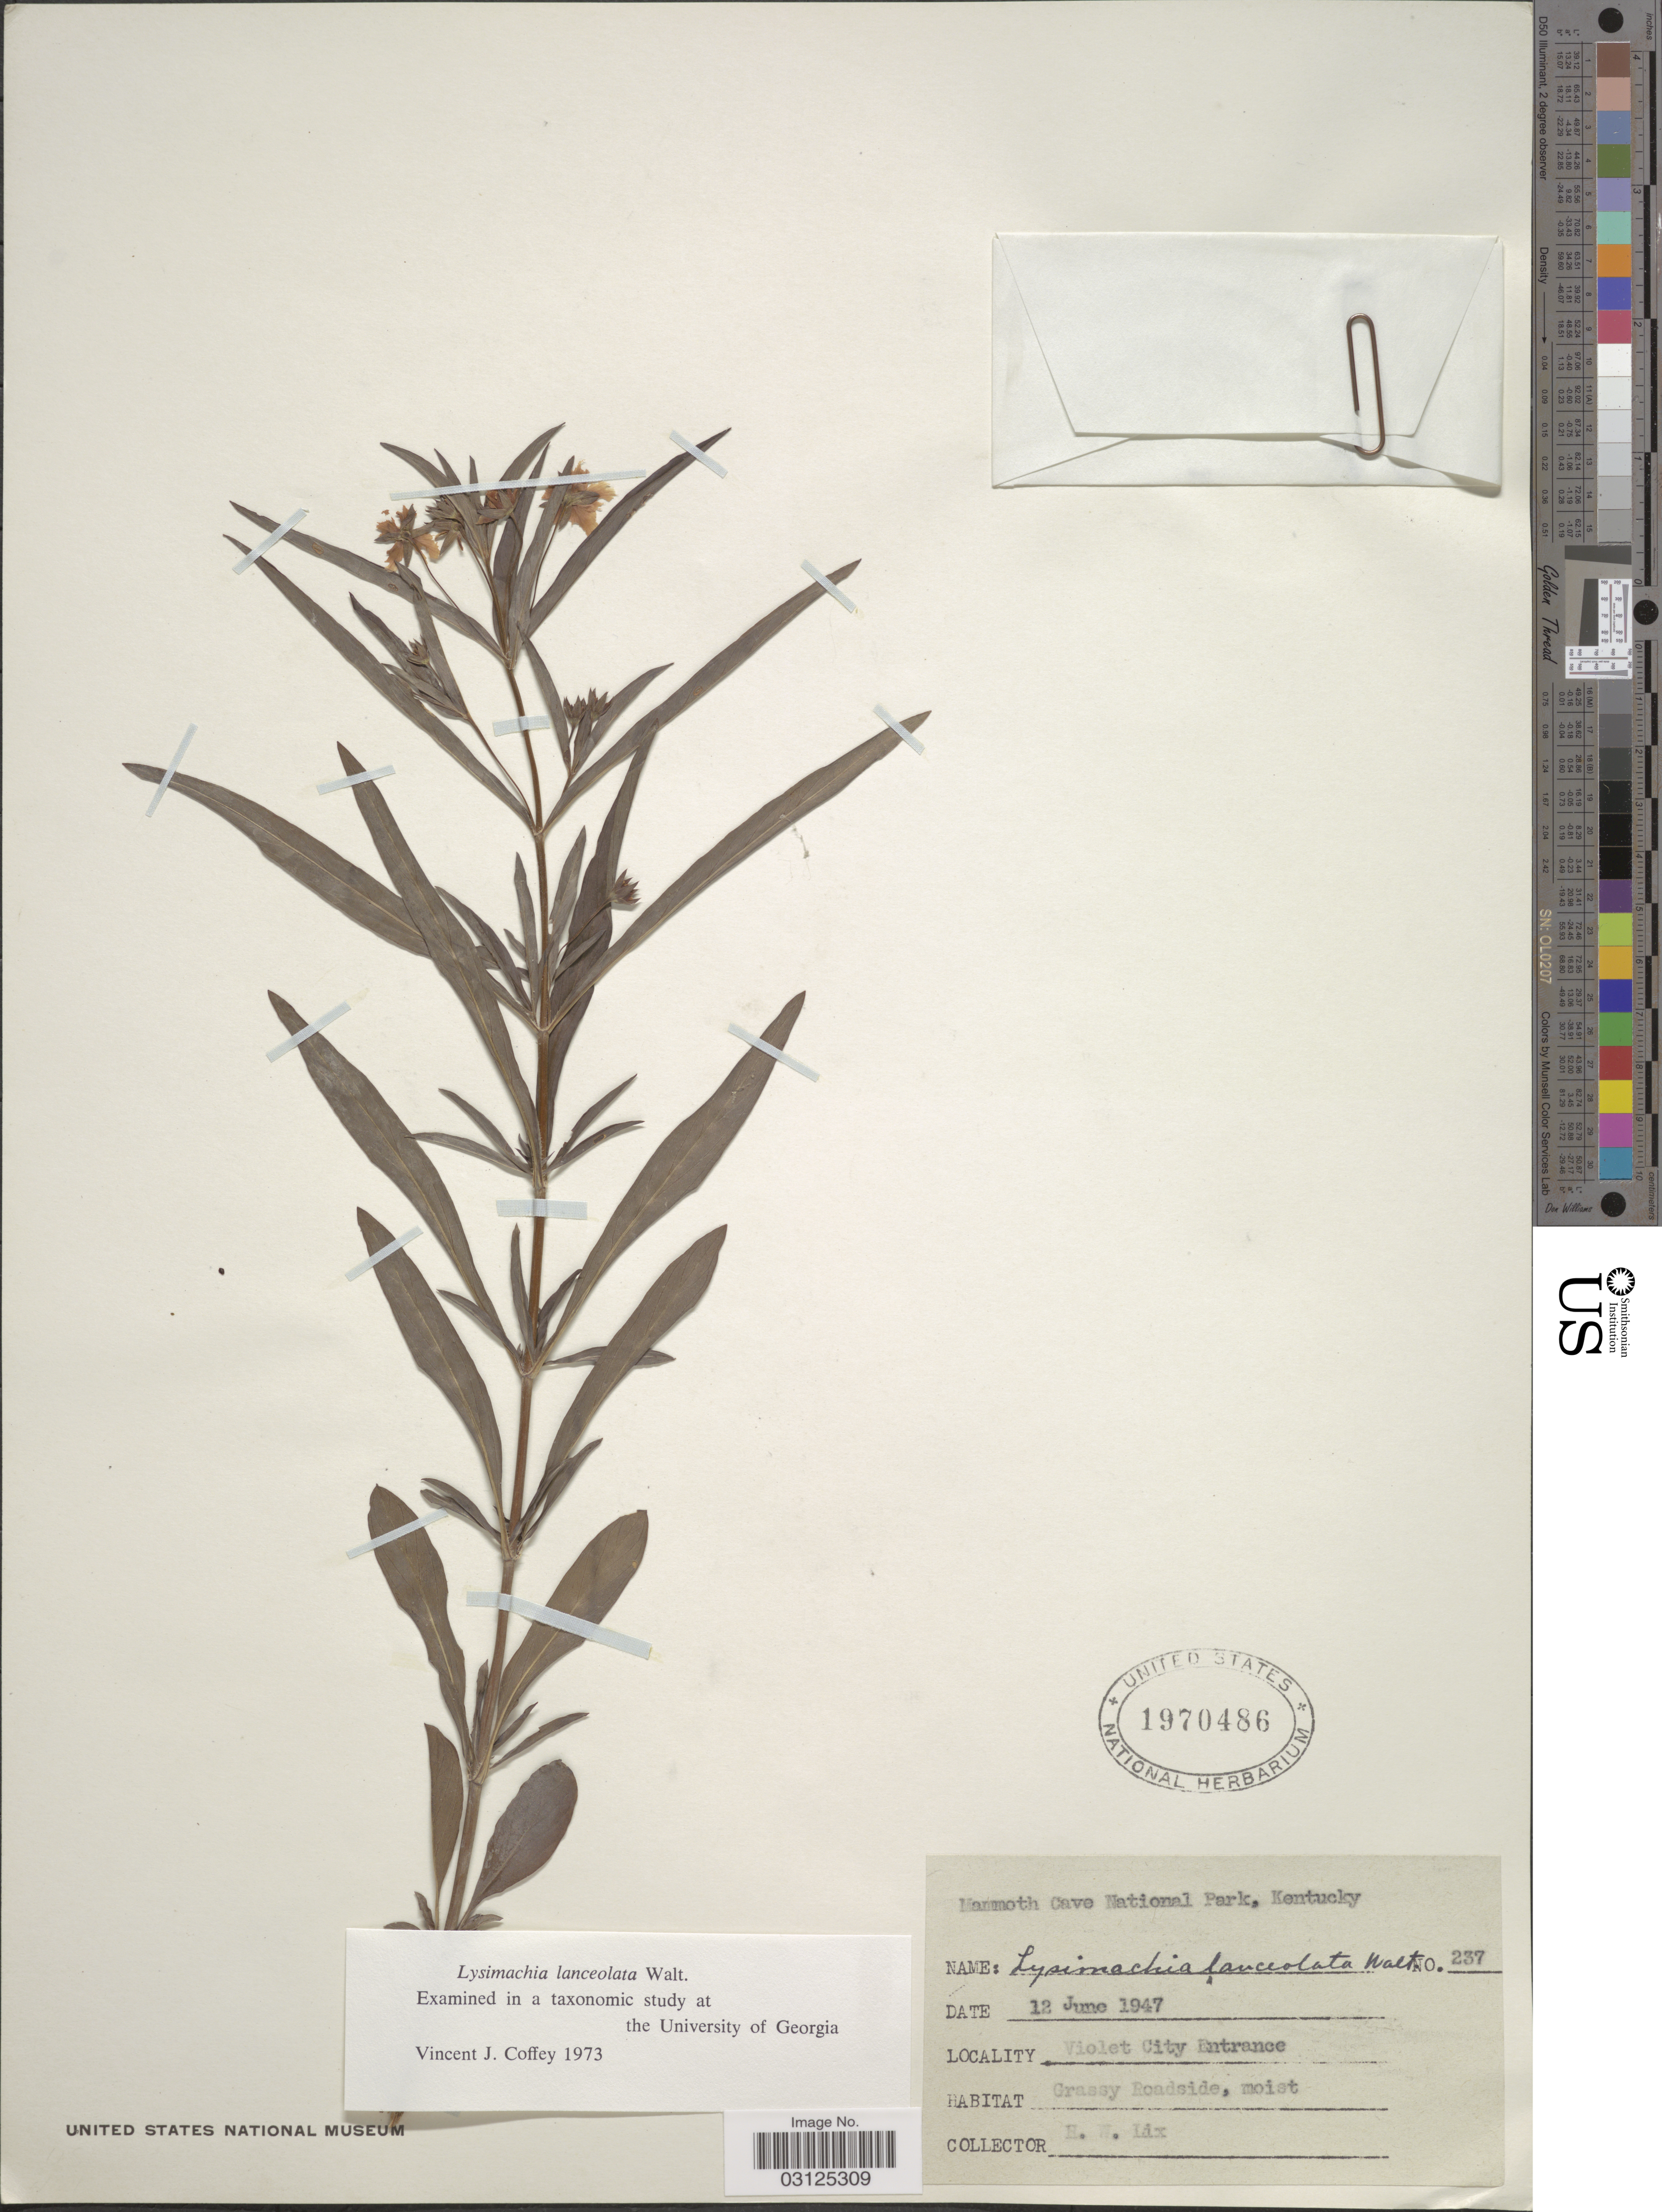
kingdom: Plantae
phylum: Tracheophyta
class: Magnoliopsida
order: Ericales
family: Primulaceae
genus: Steironema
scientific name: Steironema lanceolatum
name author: (Walter) A. Gray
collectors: H. W. Lix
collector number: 237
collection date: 1947-06-12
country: United States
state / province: Kentucky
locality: Violet City Entrance.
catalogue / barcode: US 1970486